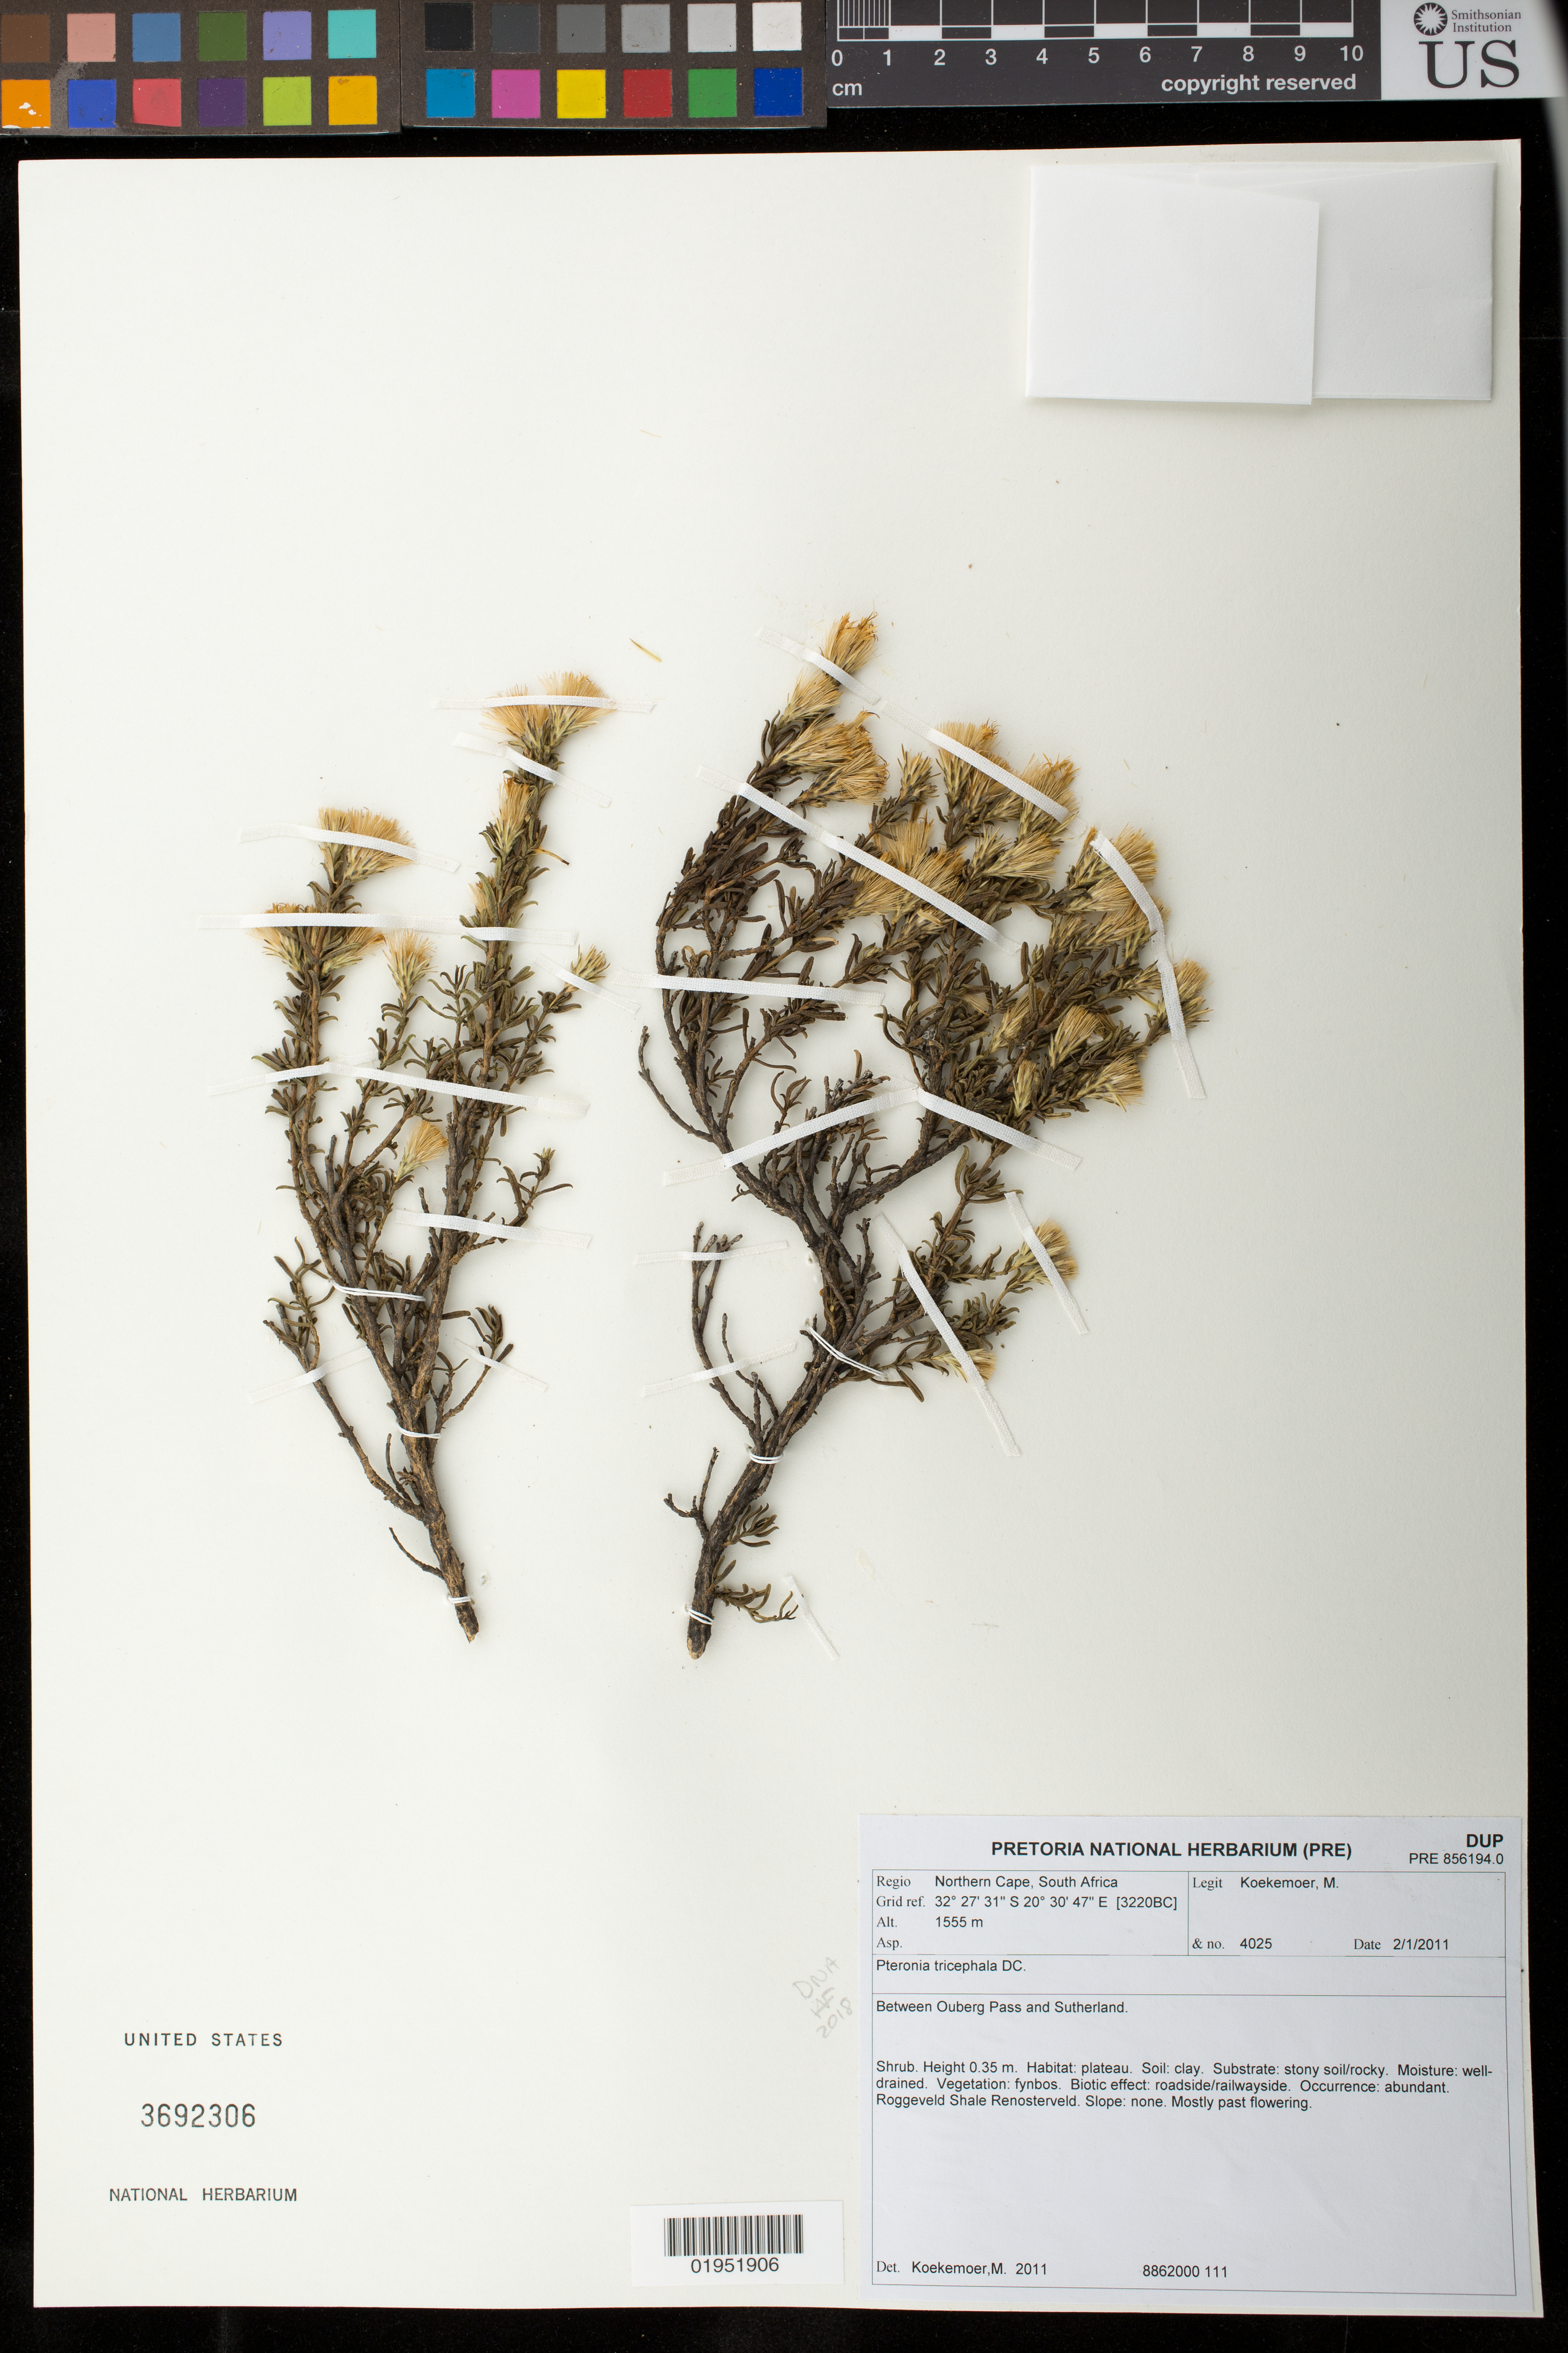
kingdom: Plantae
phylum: Tracheophyta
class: Magnoliopsida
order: Asterales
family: Asteraceae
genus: Pteronia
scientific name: Pteronia tricephala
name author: DC.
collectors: M. Koekemoer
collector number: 4025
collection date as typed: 2 Jan 2011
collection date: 2011-01-02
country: South Africa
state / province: Northern Cape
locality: Between Ouberg Pass and Sutherland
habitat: Roggeveld Shale Renosterveld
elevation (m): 1555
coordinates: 33 21 11 S, 22 3 0 E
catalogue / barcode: US 3692306